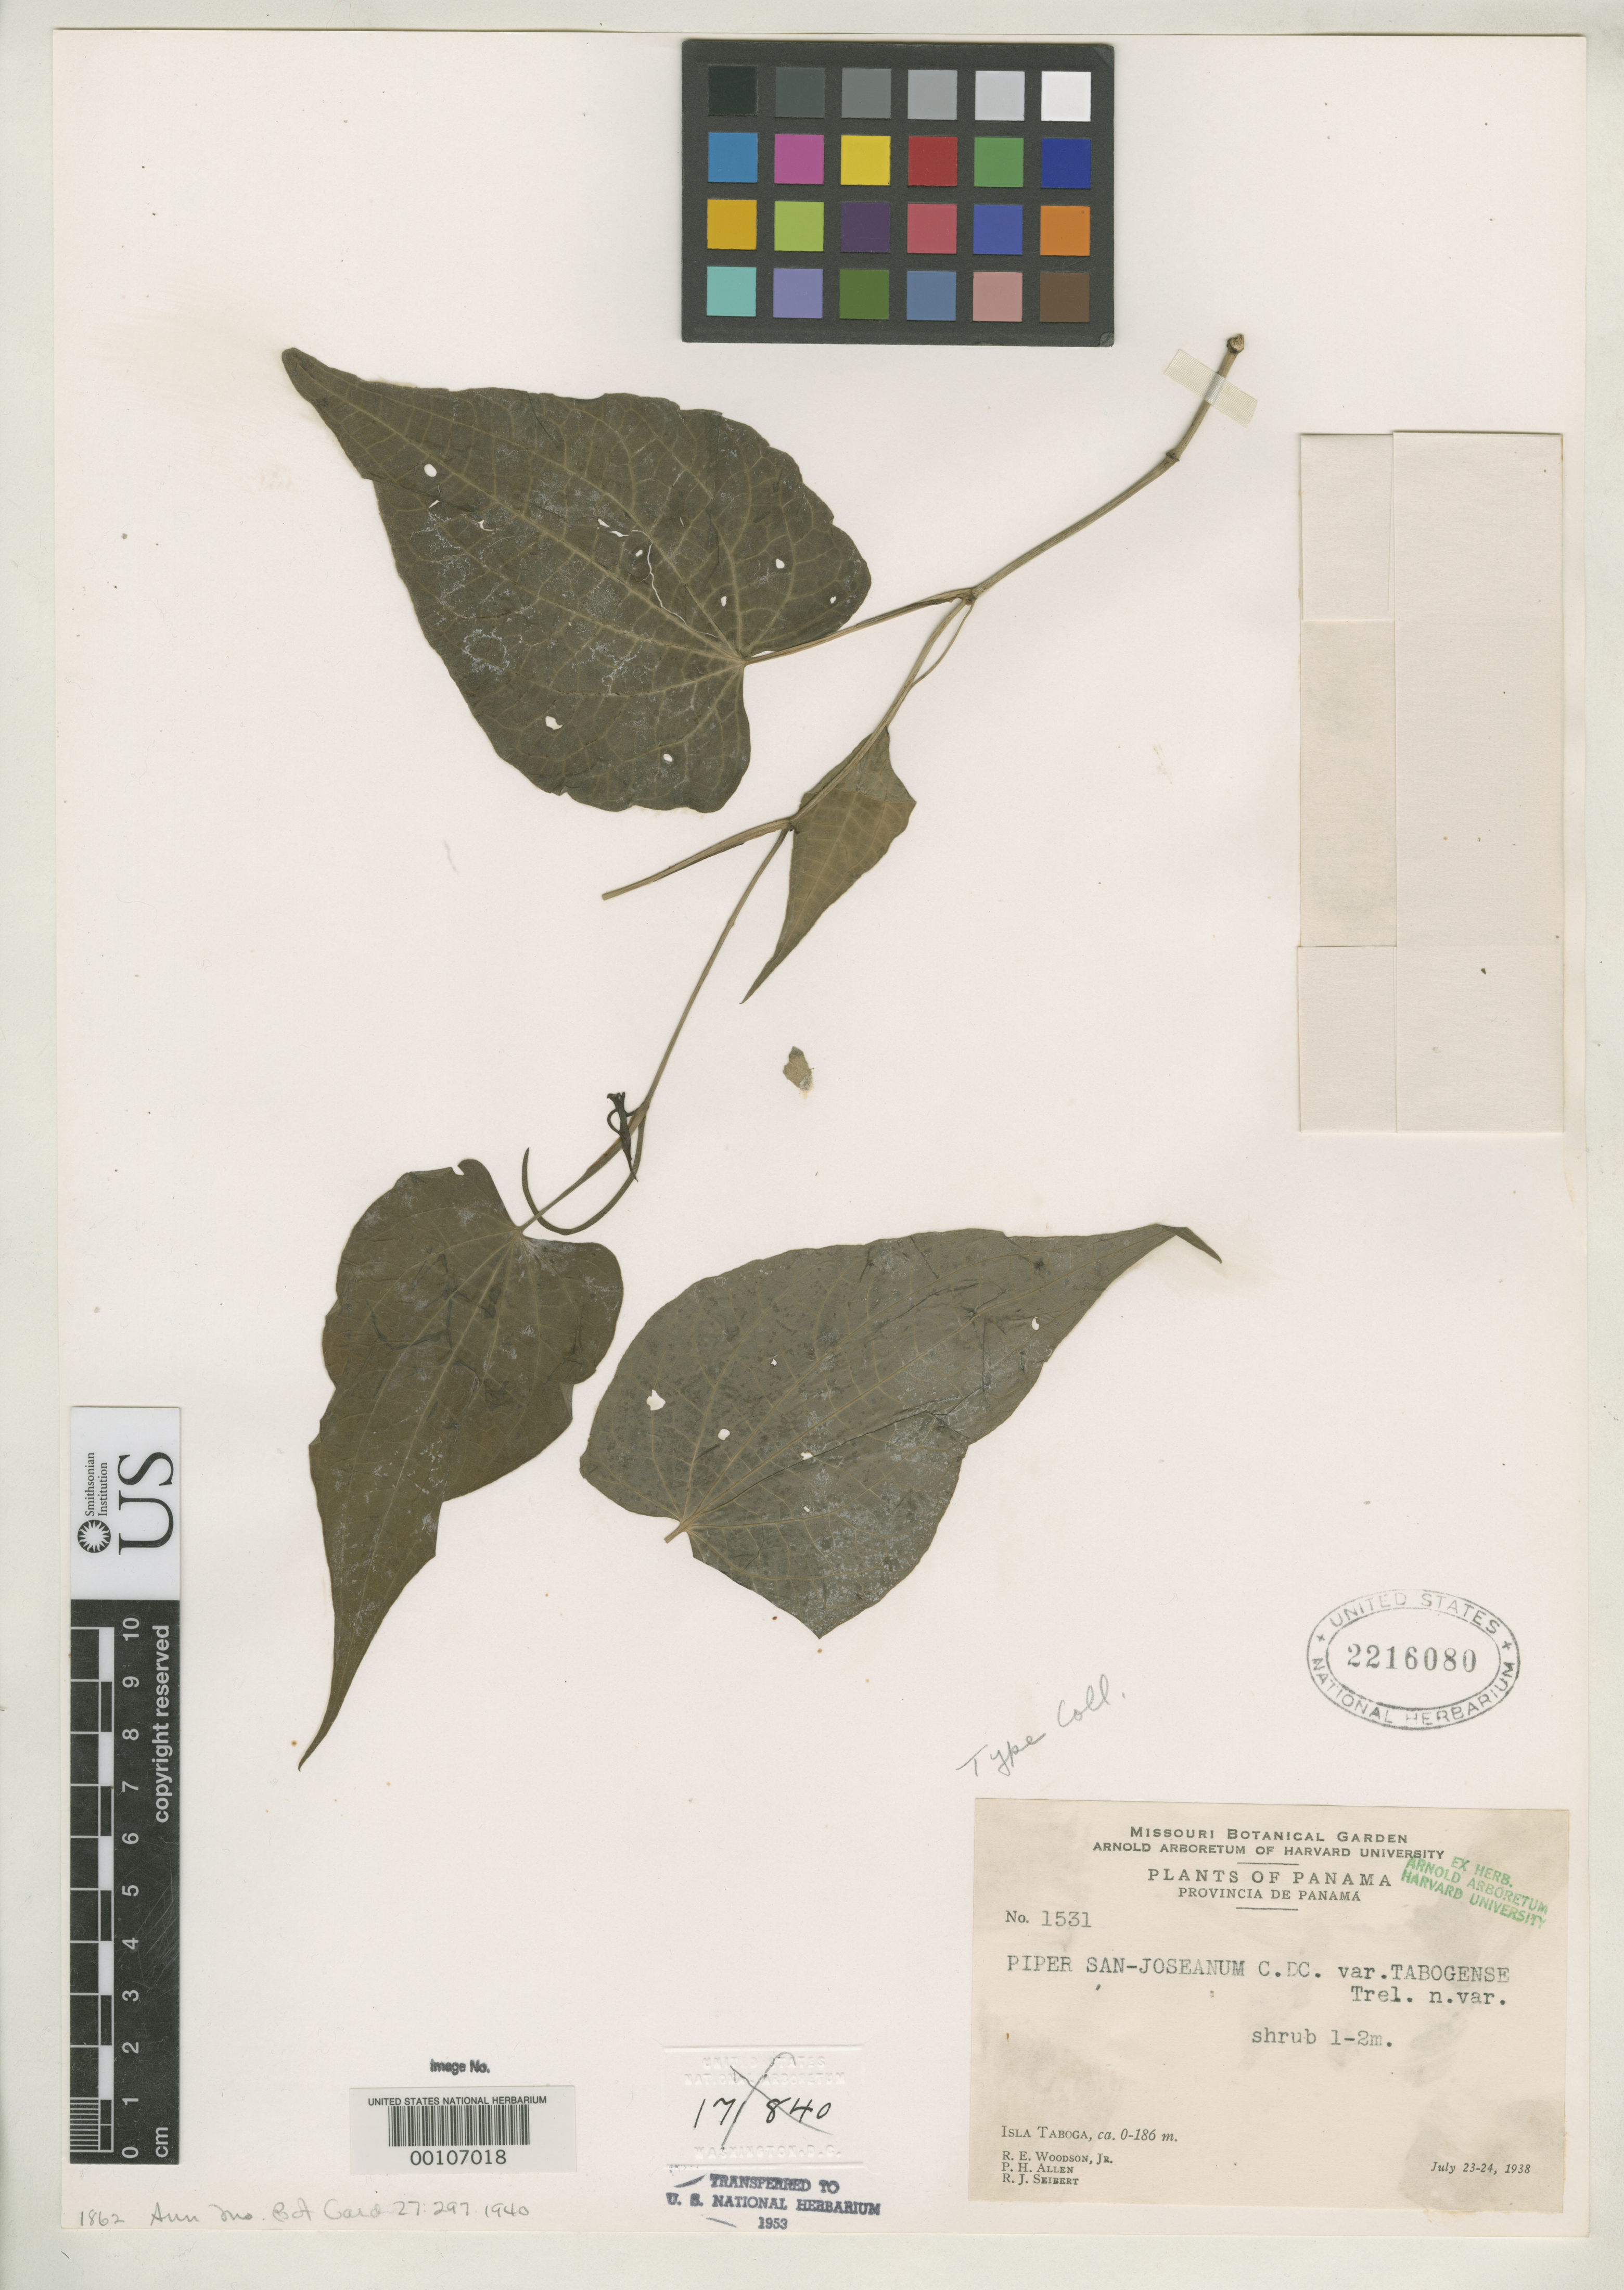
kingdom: Plantae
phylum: Tracheophyta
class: Magnoliopsida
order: Piperales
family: Piperaceae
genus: Piper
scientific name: Piper san-joseanum var. tabogense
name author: Trel. in Woodson & Schery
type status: Isotype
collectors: R. E. Woodson, P. H. Allen & R. J. Seibert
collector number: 1531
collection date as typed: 23 Jul 1938 to 24 Jul 1938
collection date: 1938-07-23/1938-07-24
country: Panama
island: Taboga Island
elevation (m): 0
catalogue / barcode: US 2216080